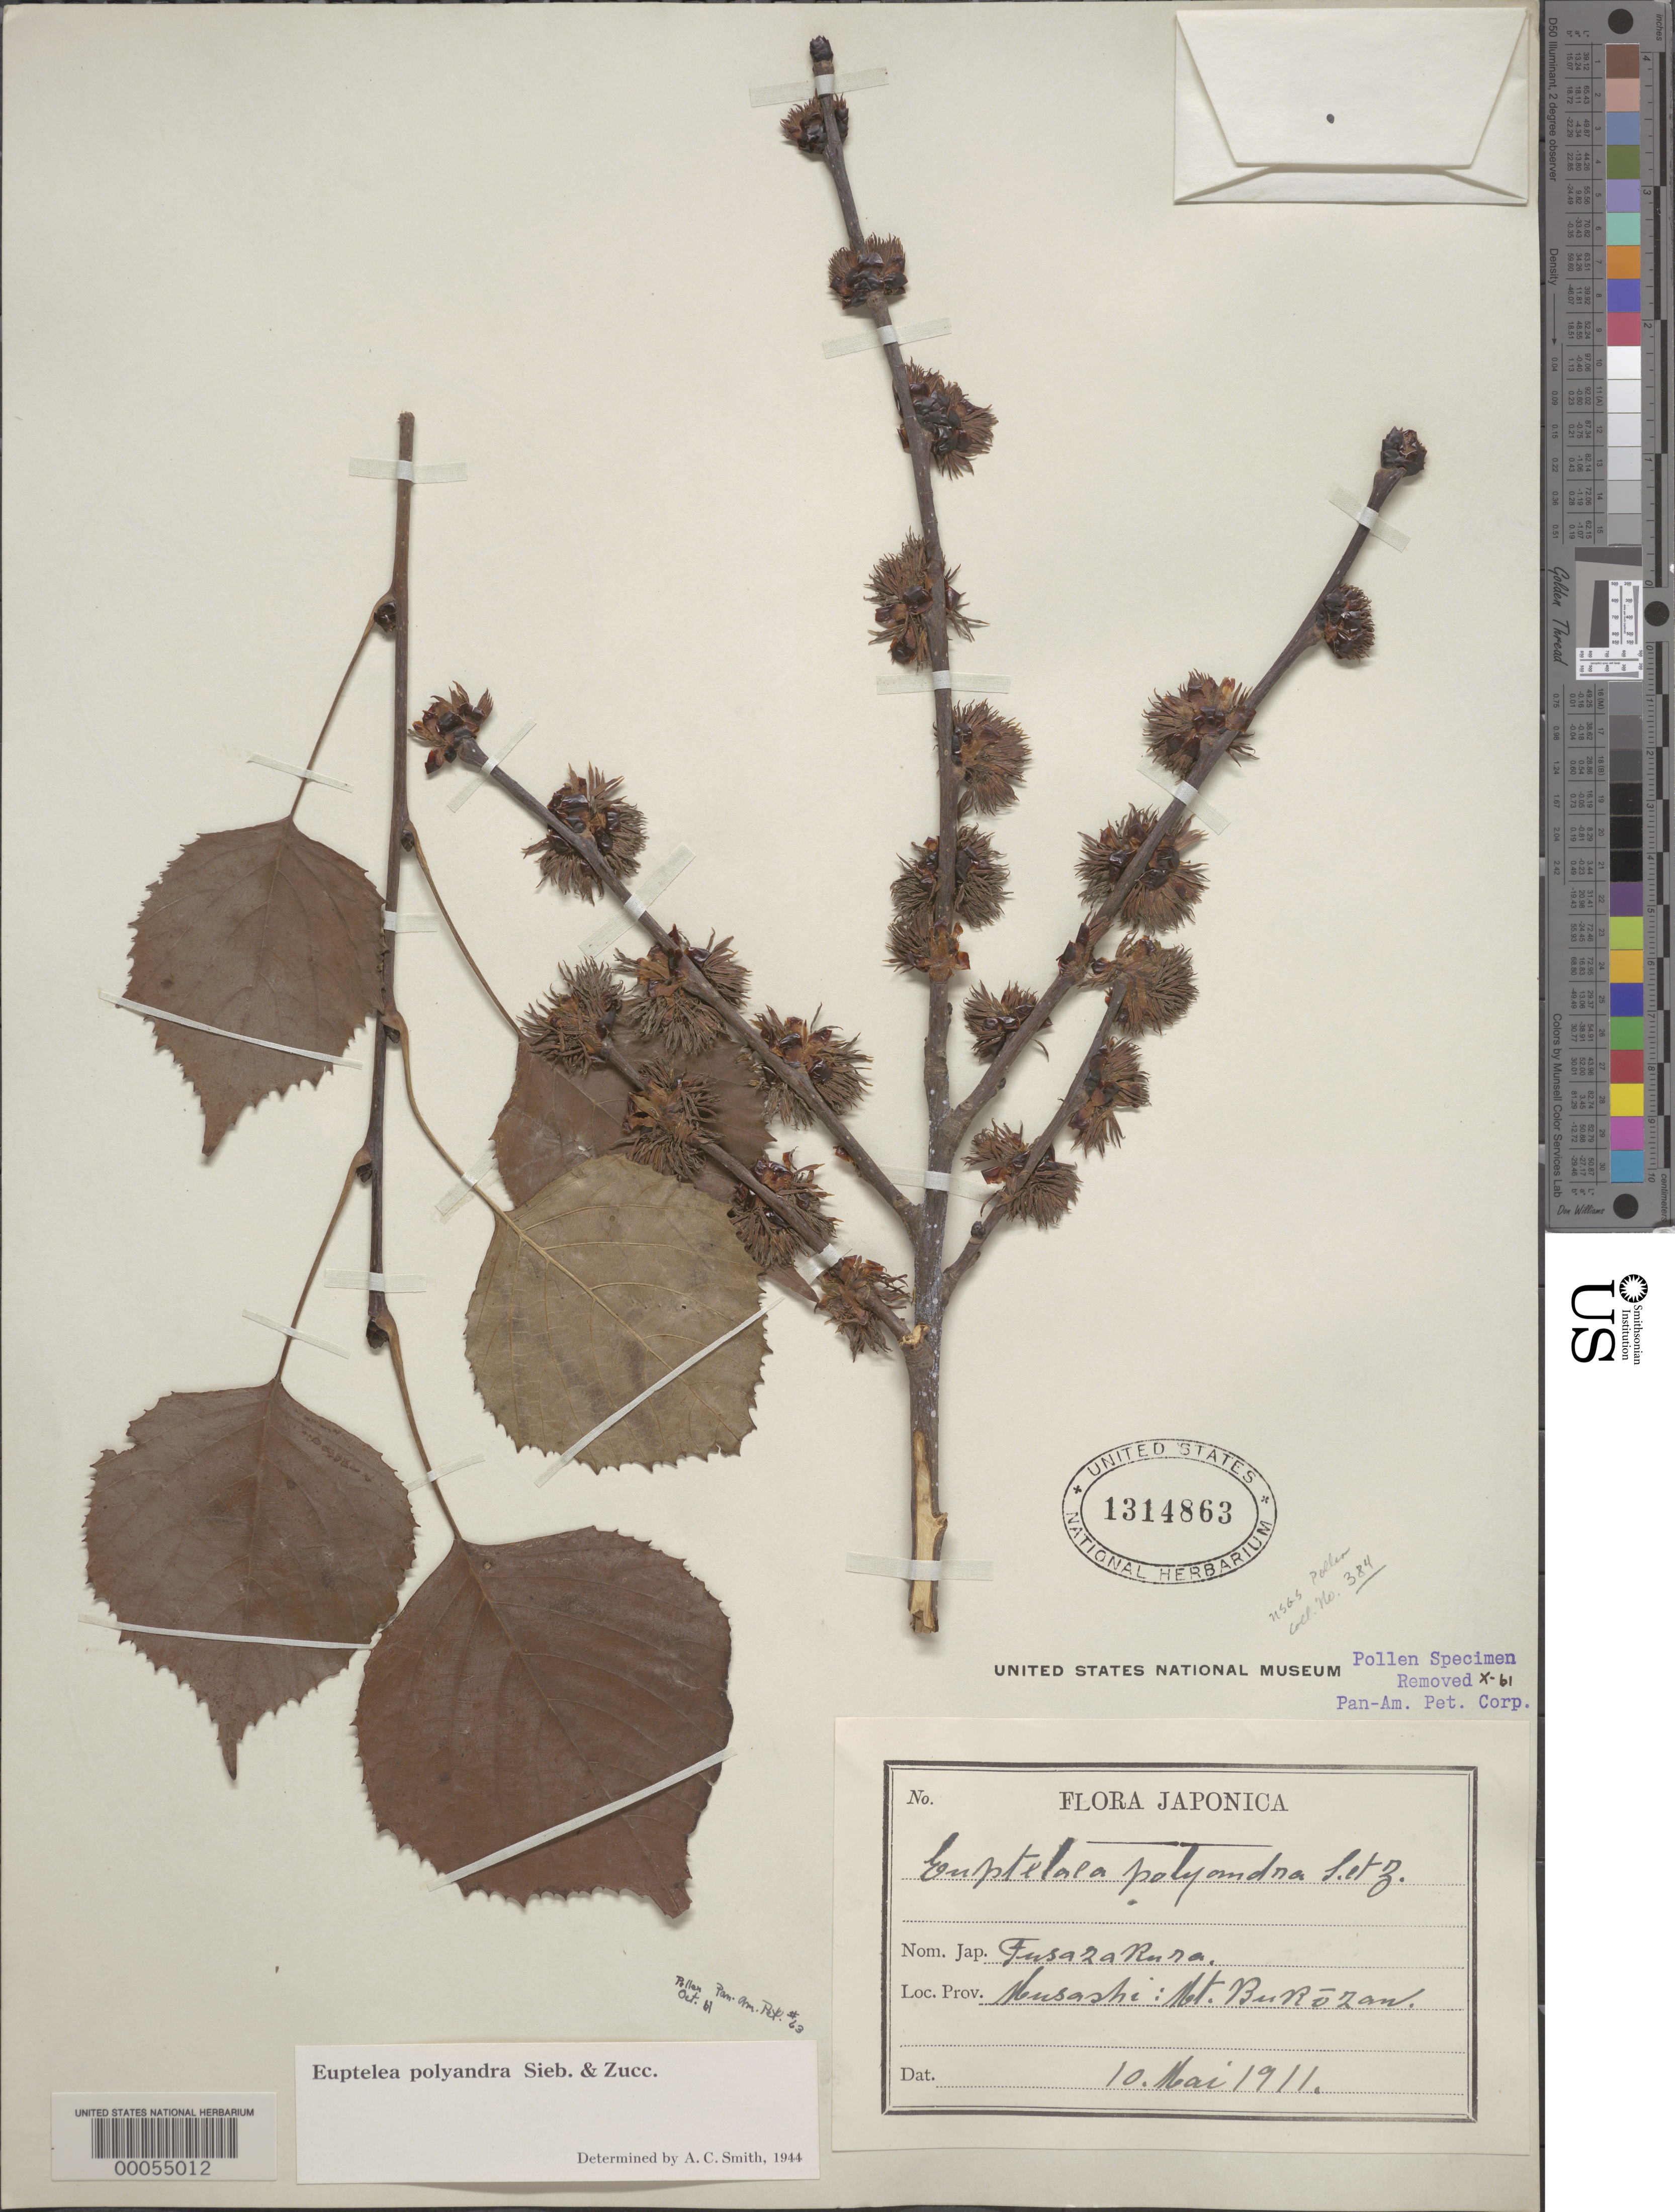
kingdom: Plantae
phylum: Tracheophyta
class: Magnoliopsida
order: Ranunculales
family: Eupteleaceae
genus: Euptelea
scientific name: Euptelea polyandra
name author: Siebold & Zucc.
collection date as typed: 10 May 1911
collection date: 1911-05-10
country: Japan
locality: Mushshi: mt.bu rozan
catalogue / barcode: US 1314863